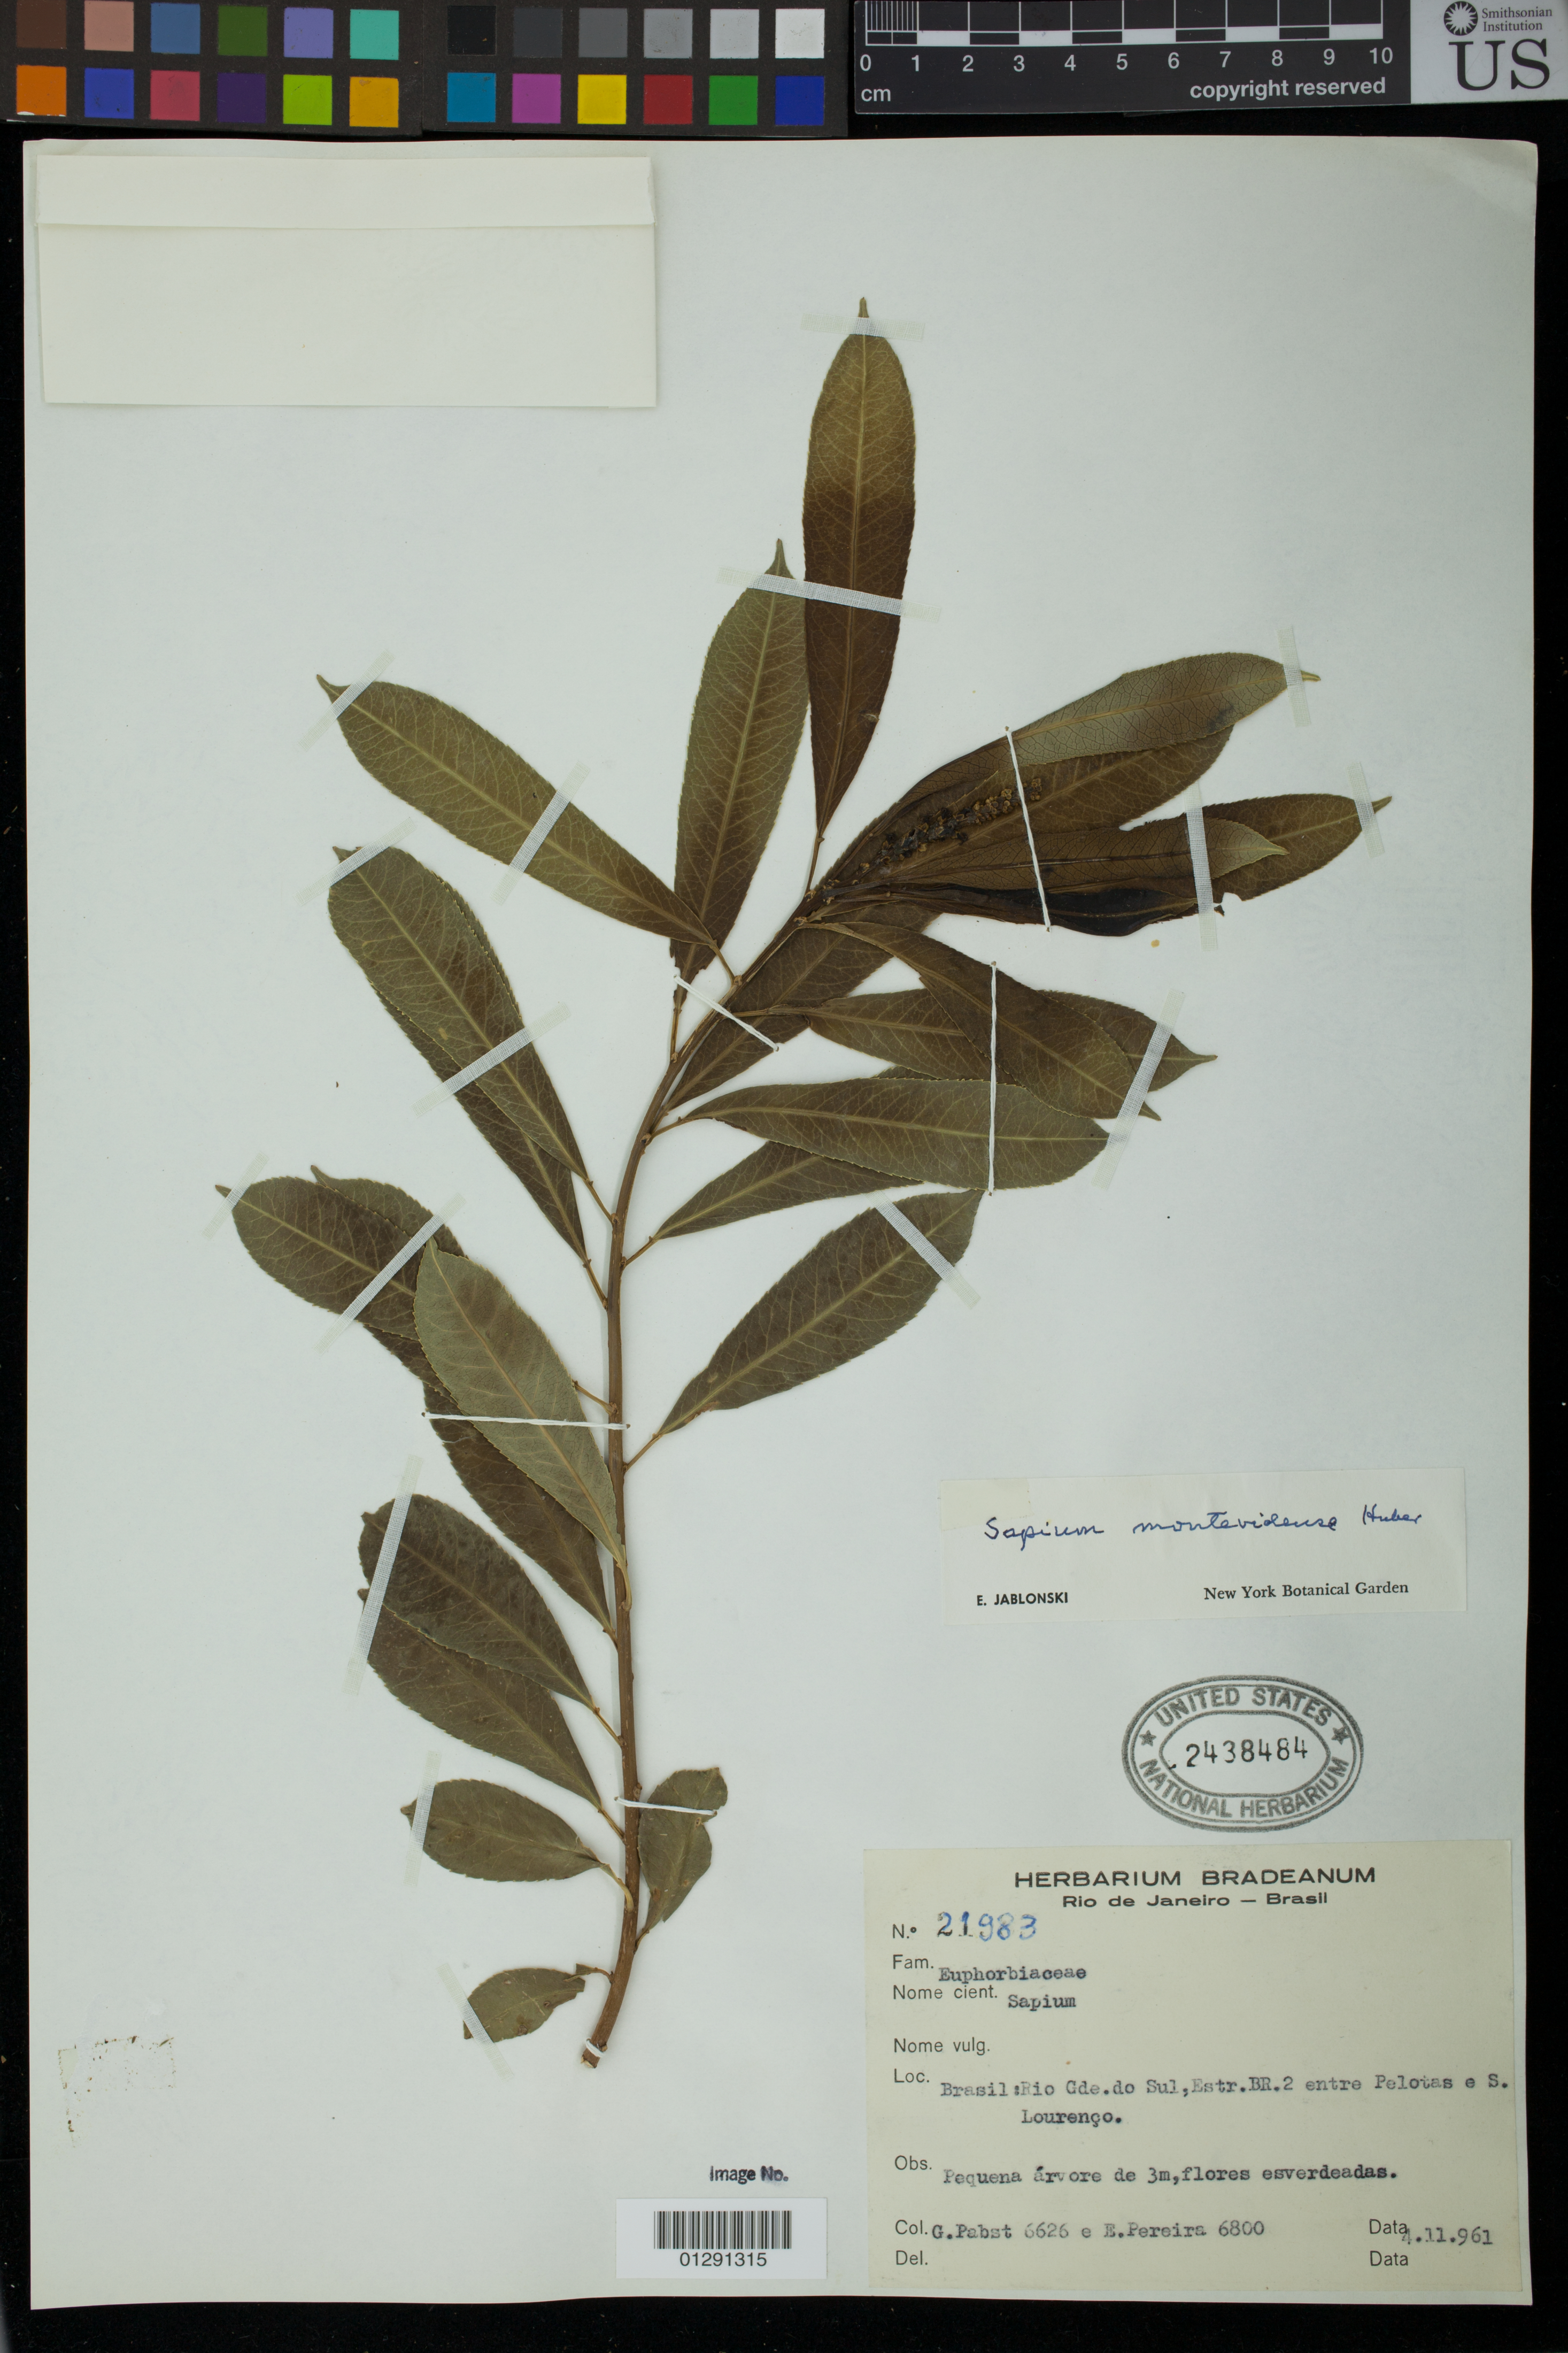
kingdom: Plantae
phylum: Tracheophyta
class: Magnoliopsida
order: Malpighiales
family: Euphorbiaceae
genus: Sapium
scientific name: Sapium glandulatum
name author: (Vell.) Pax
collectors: G. F. J. Pabst & E. Pereira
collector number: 6626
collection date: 1961-04-11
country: Brazil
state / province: Rio Grande do Sul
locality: Estr. BR. 2 entre Pelotas e S. Lourenco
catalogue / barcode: US 2438484